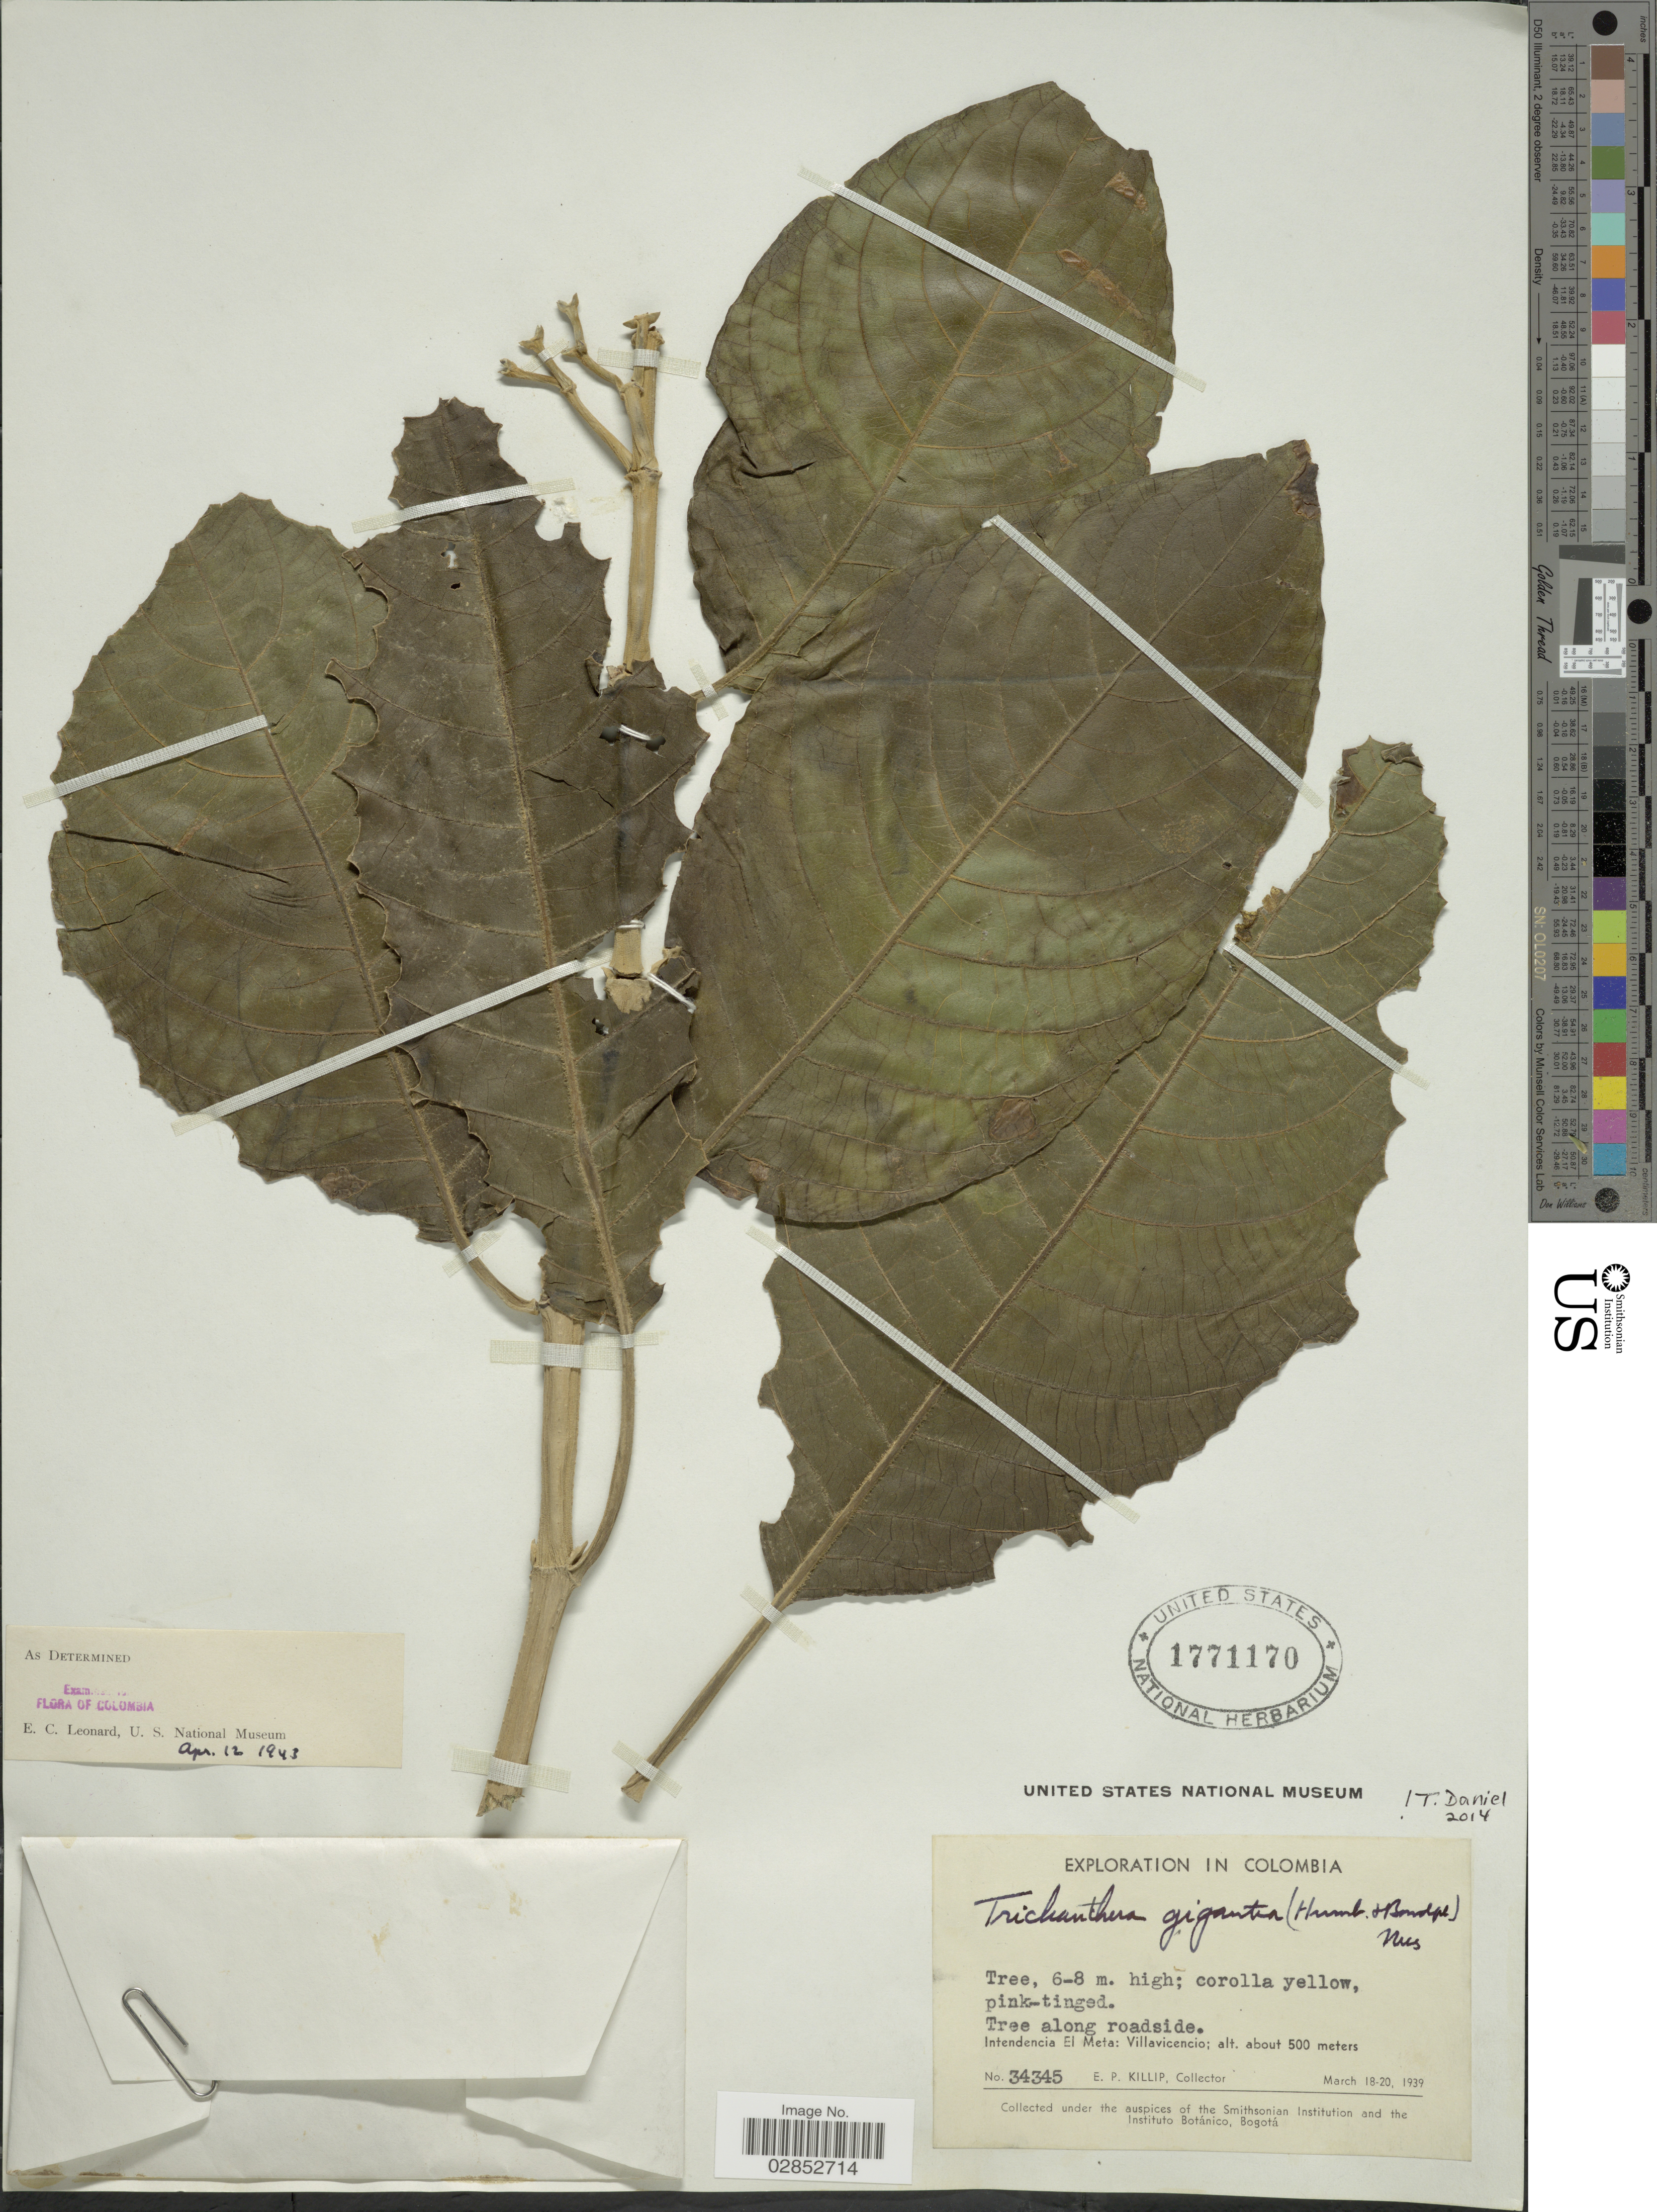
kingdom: Plantae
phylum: Tracheophyta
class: Magnoliopsida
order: Lamiales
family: Acanthaceae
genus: Trichanthera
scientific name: Trichanthera gigantea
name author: (Bonpl.) Nees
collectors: E. P. Killip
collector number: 34345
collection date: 1939-03-18/1939-03-20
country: Colombia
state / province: Meta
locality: Intendencia El Meta: Villavicencio.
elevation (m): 500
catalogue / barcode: US 1771170